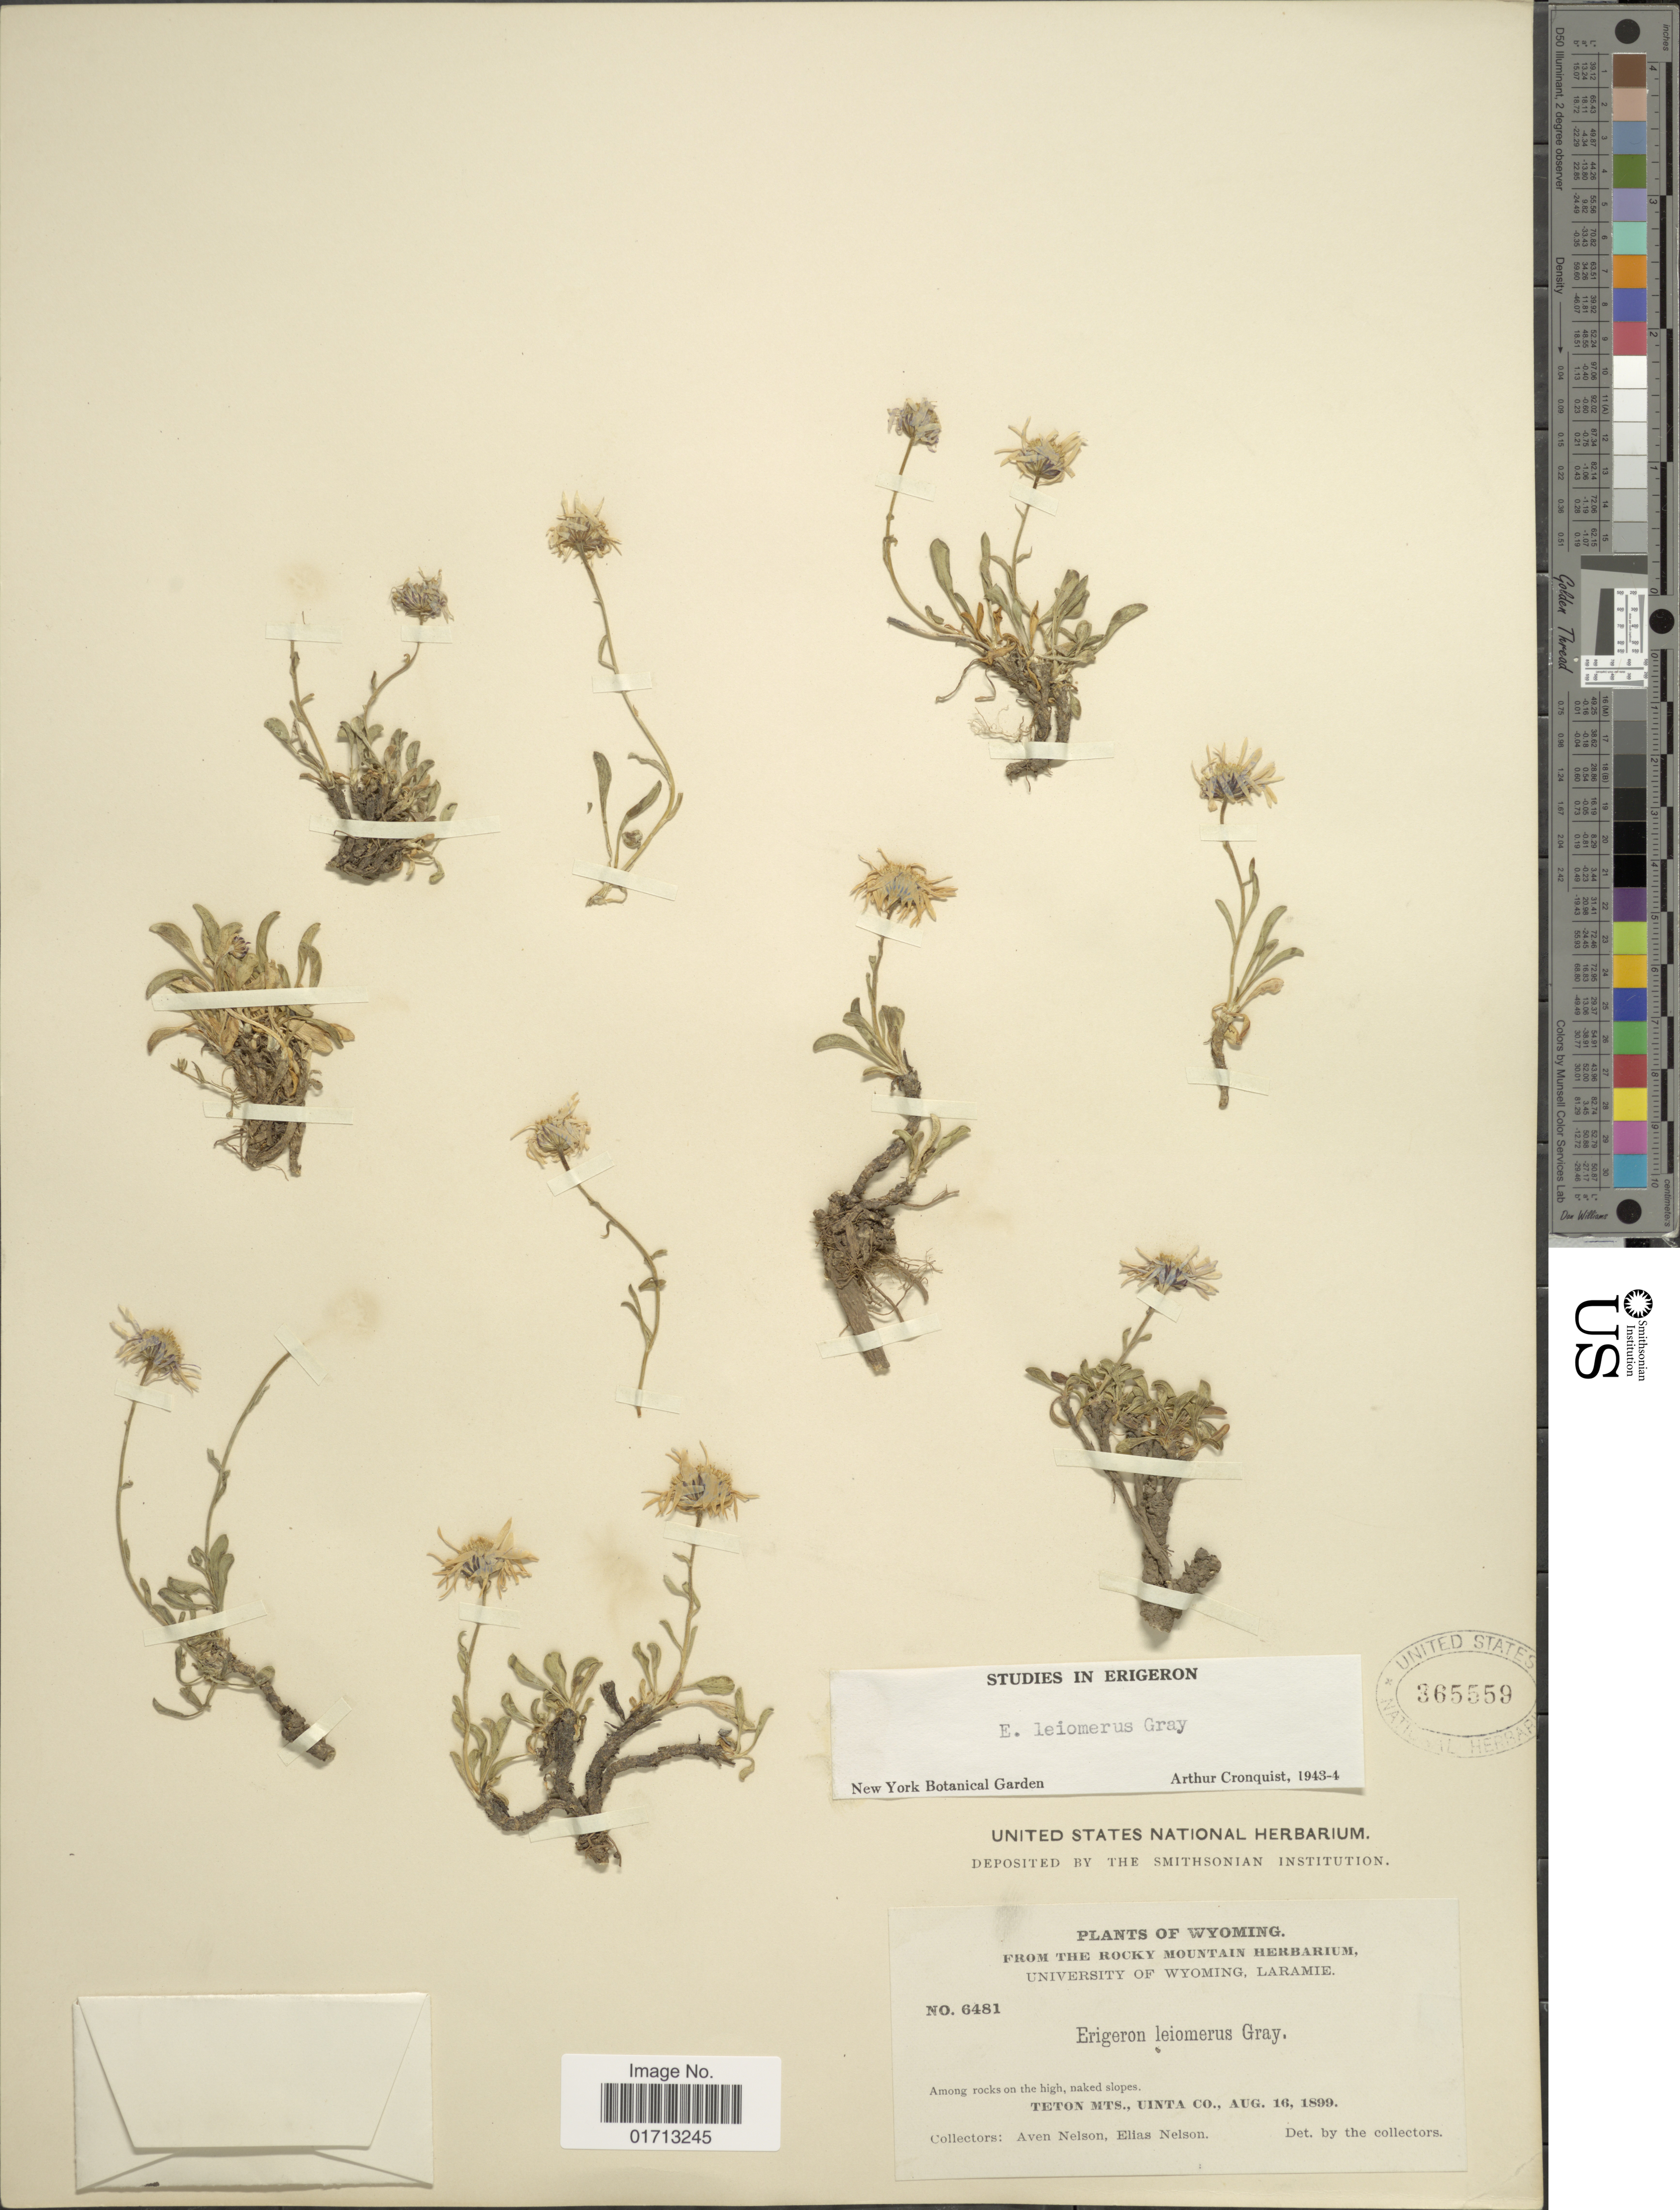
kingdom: Plantae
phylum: Tracheophyta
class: Magnoliopsida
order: Asterales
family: Asteraceae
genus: Erigeron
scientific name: Erigeron leiomerus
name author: A. Gray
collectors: A. Nelson & E. Nelson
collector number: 6481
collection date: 1899-08-16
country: United States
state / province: Wyoming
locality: Teton Mts., Uinta Co.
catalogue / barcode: US 365559